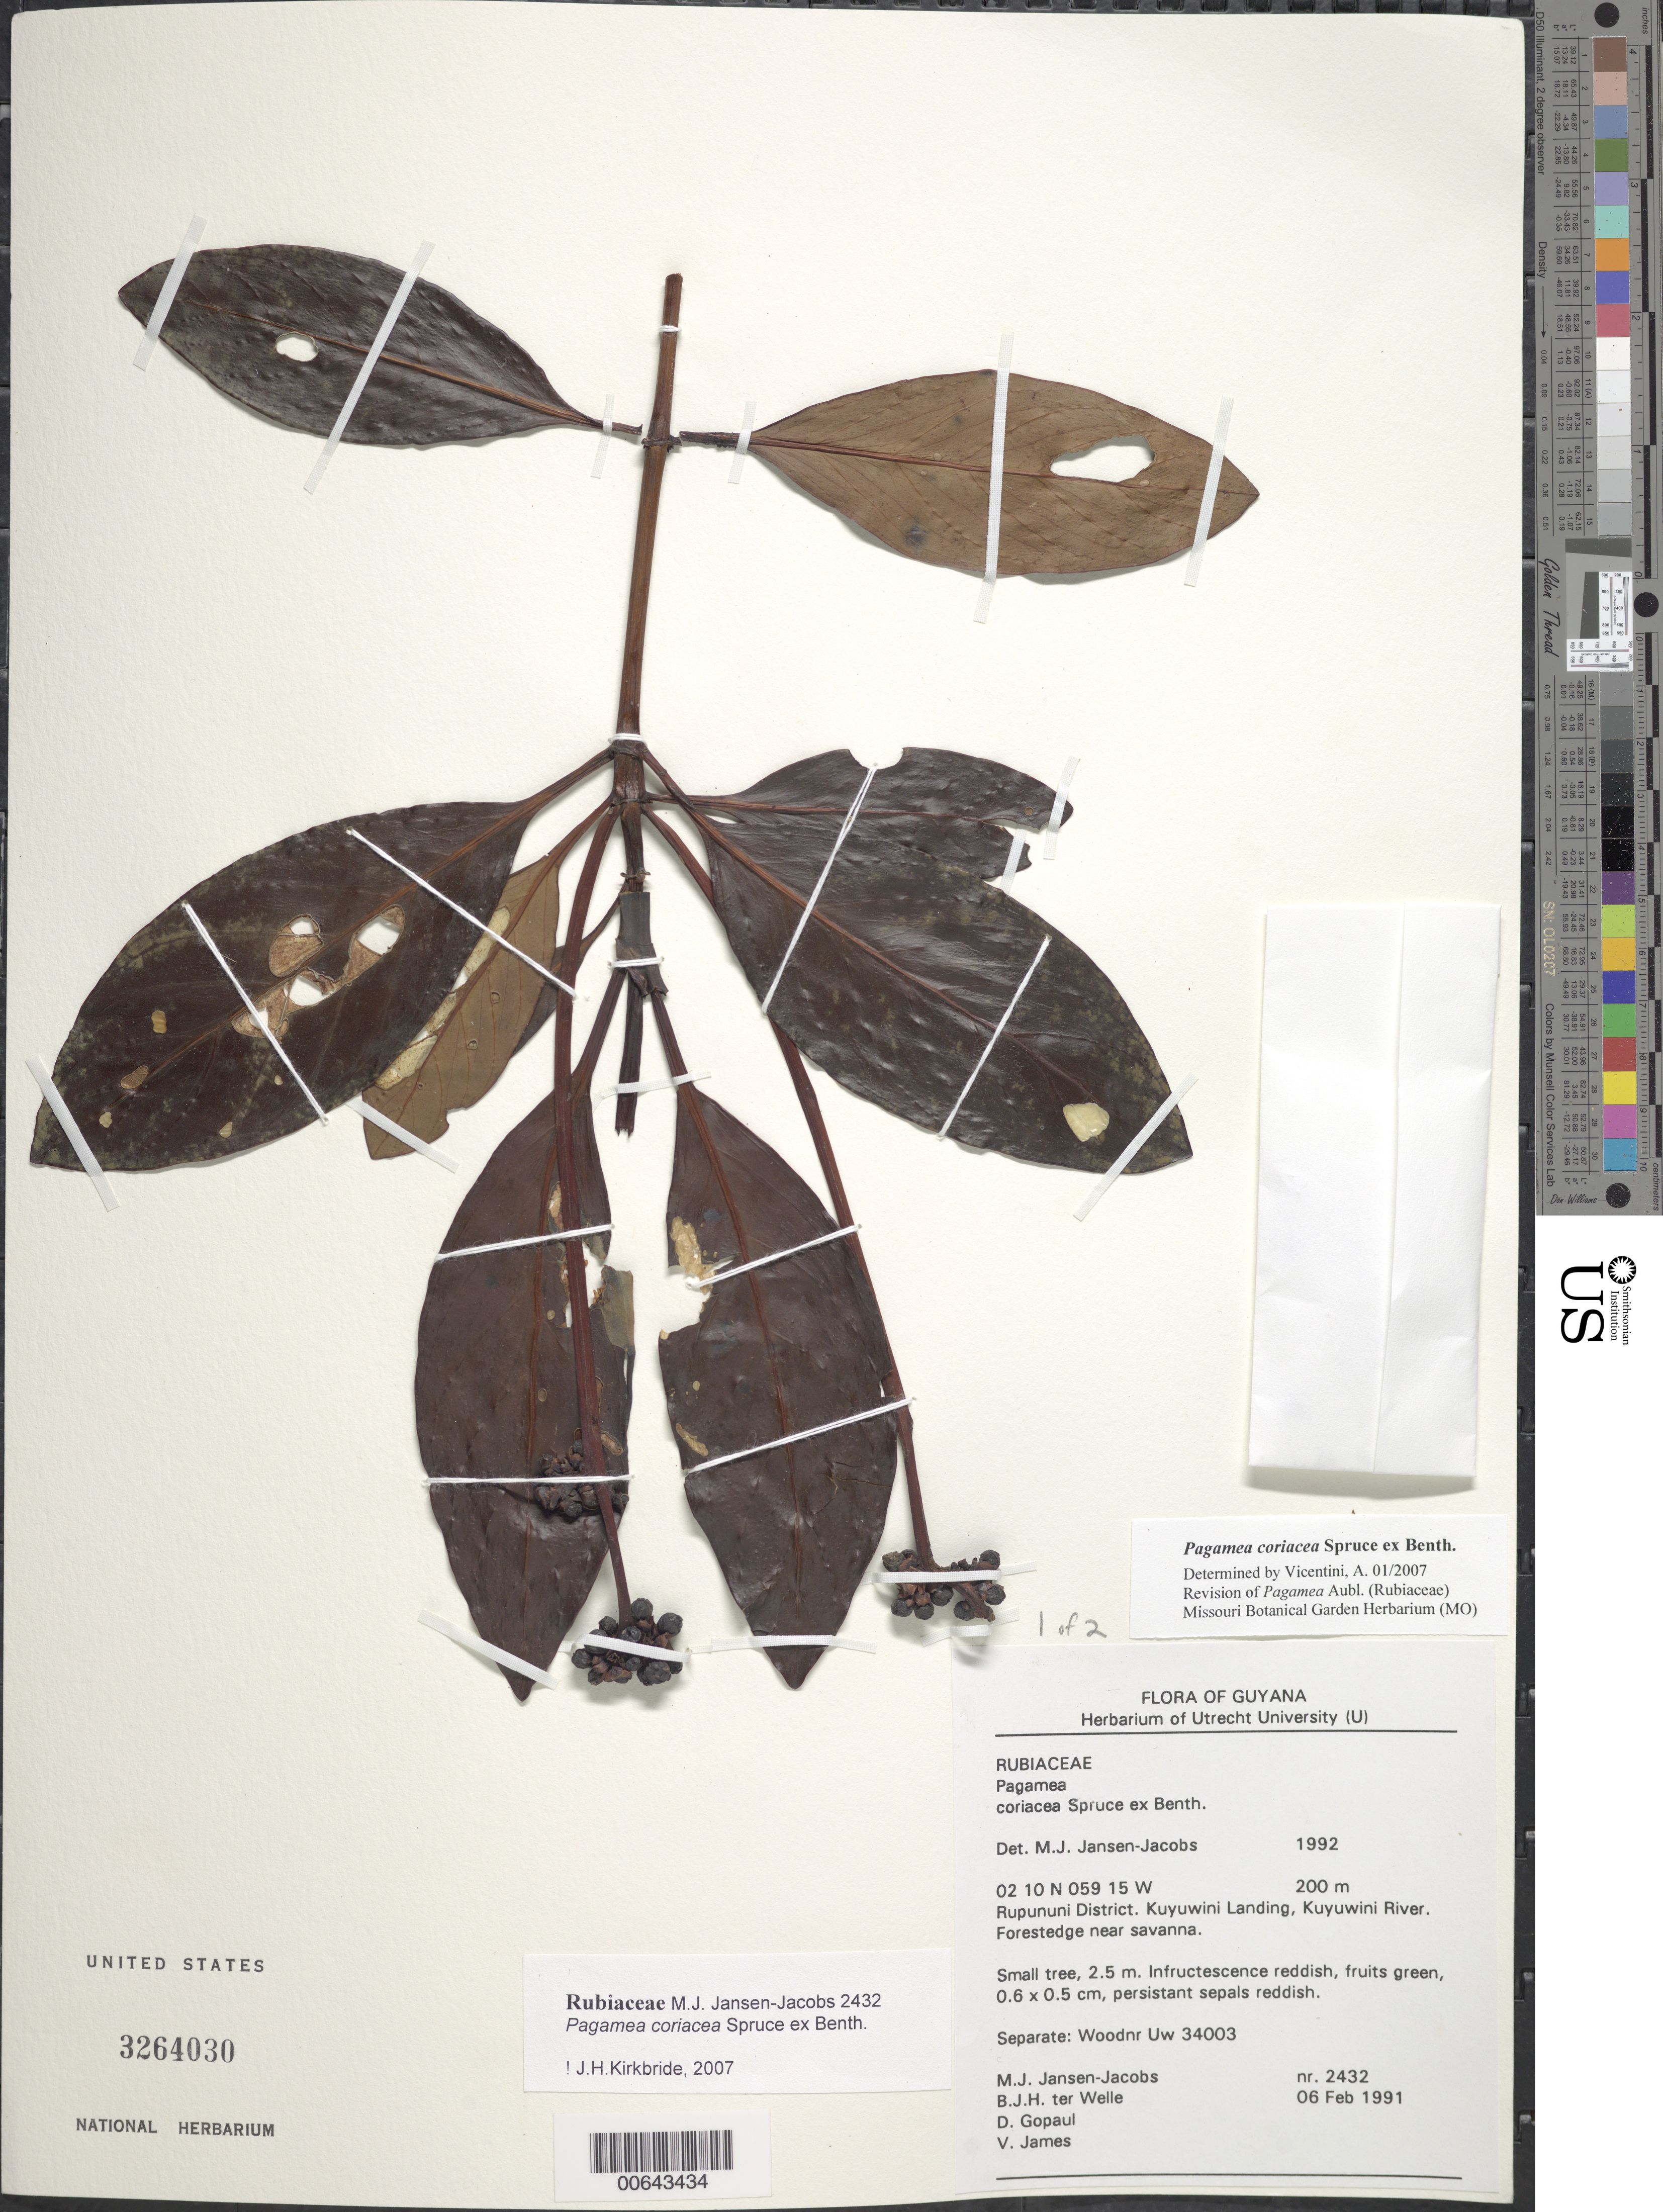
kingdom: Plantae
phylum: Tracheophyta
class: Magnoliopsida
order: Gentianales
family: Rubiaceae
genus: Pagamea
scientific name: Pagamea coriacea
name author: Spruce ex Benth.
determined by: Kirkbride, J. H.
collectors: M. J. Jansen-Jacobs, B. Welle, D. Gopaul & V. James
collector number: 2432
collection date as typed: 6-Feb-91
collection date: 1991-02-06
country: Guyana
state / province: U. Takutu-U. Essequibo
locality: Kuyuwini Landing, Kuyuwini River, Rupununi District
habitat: Forest edge near savanna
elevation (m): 200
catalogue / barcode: US 3264030